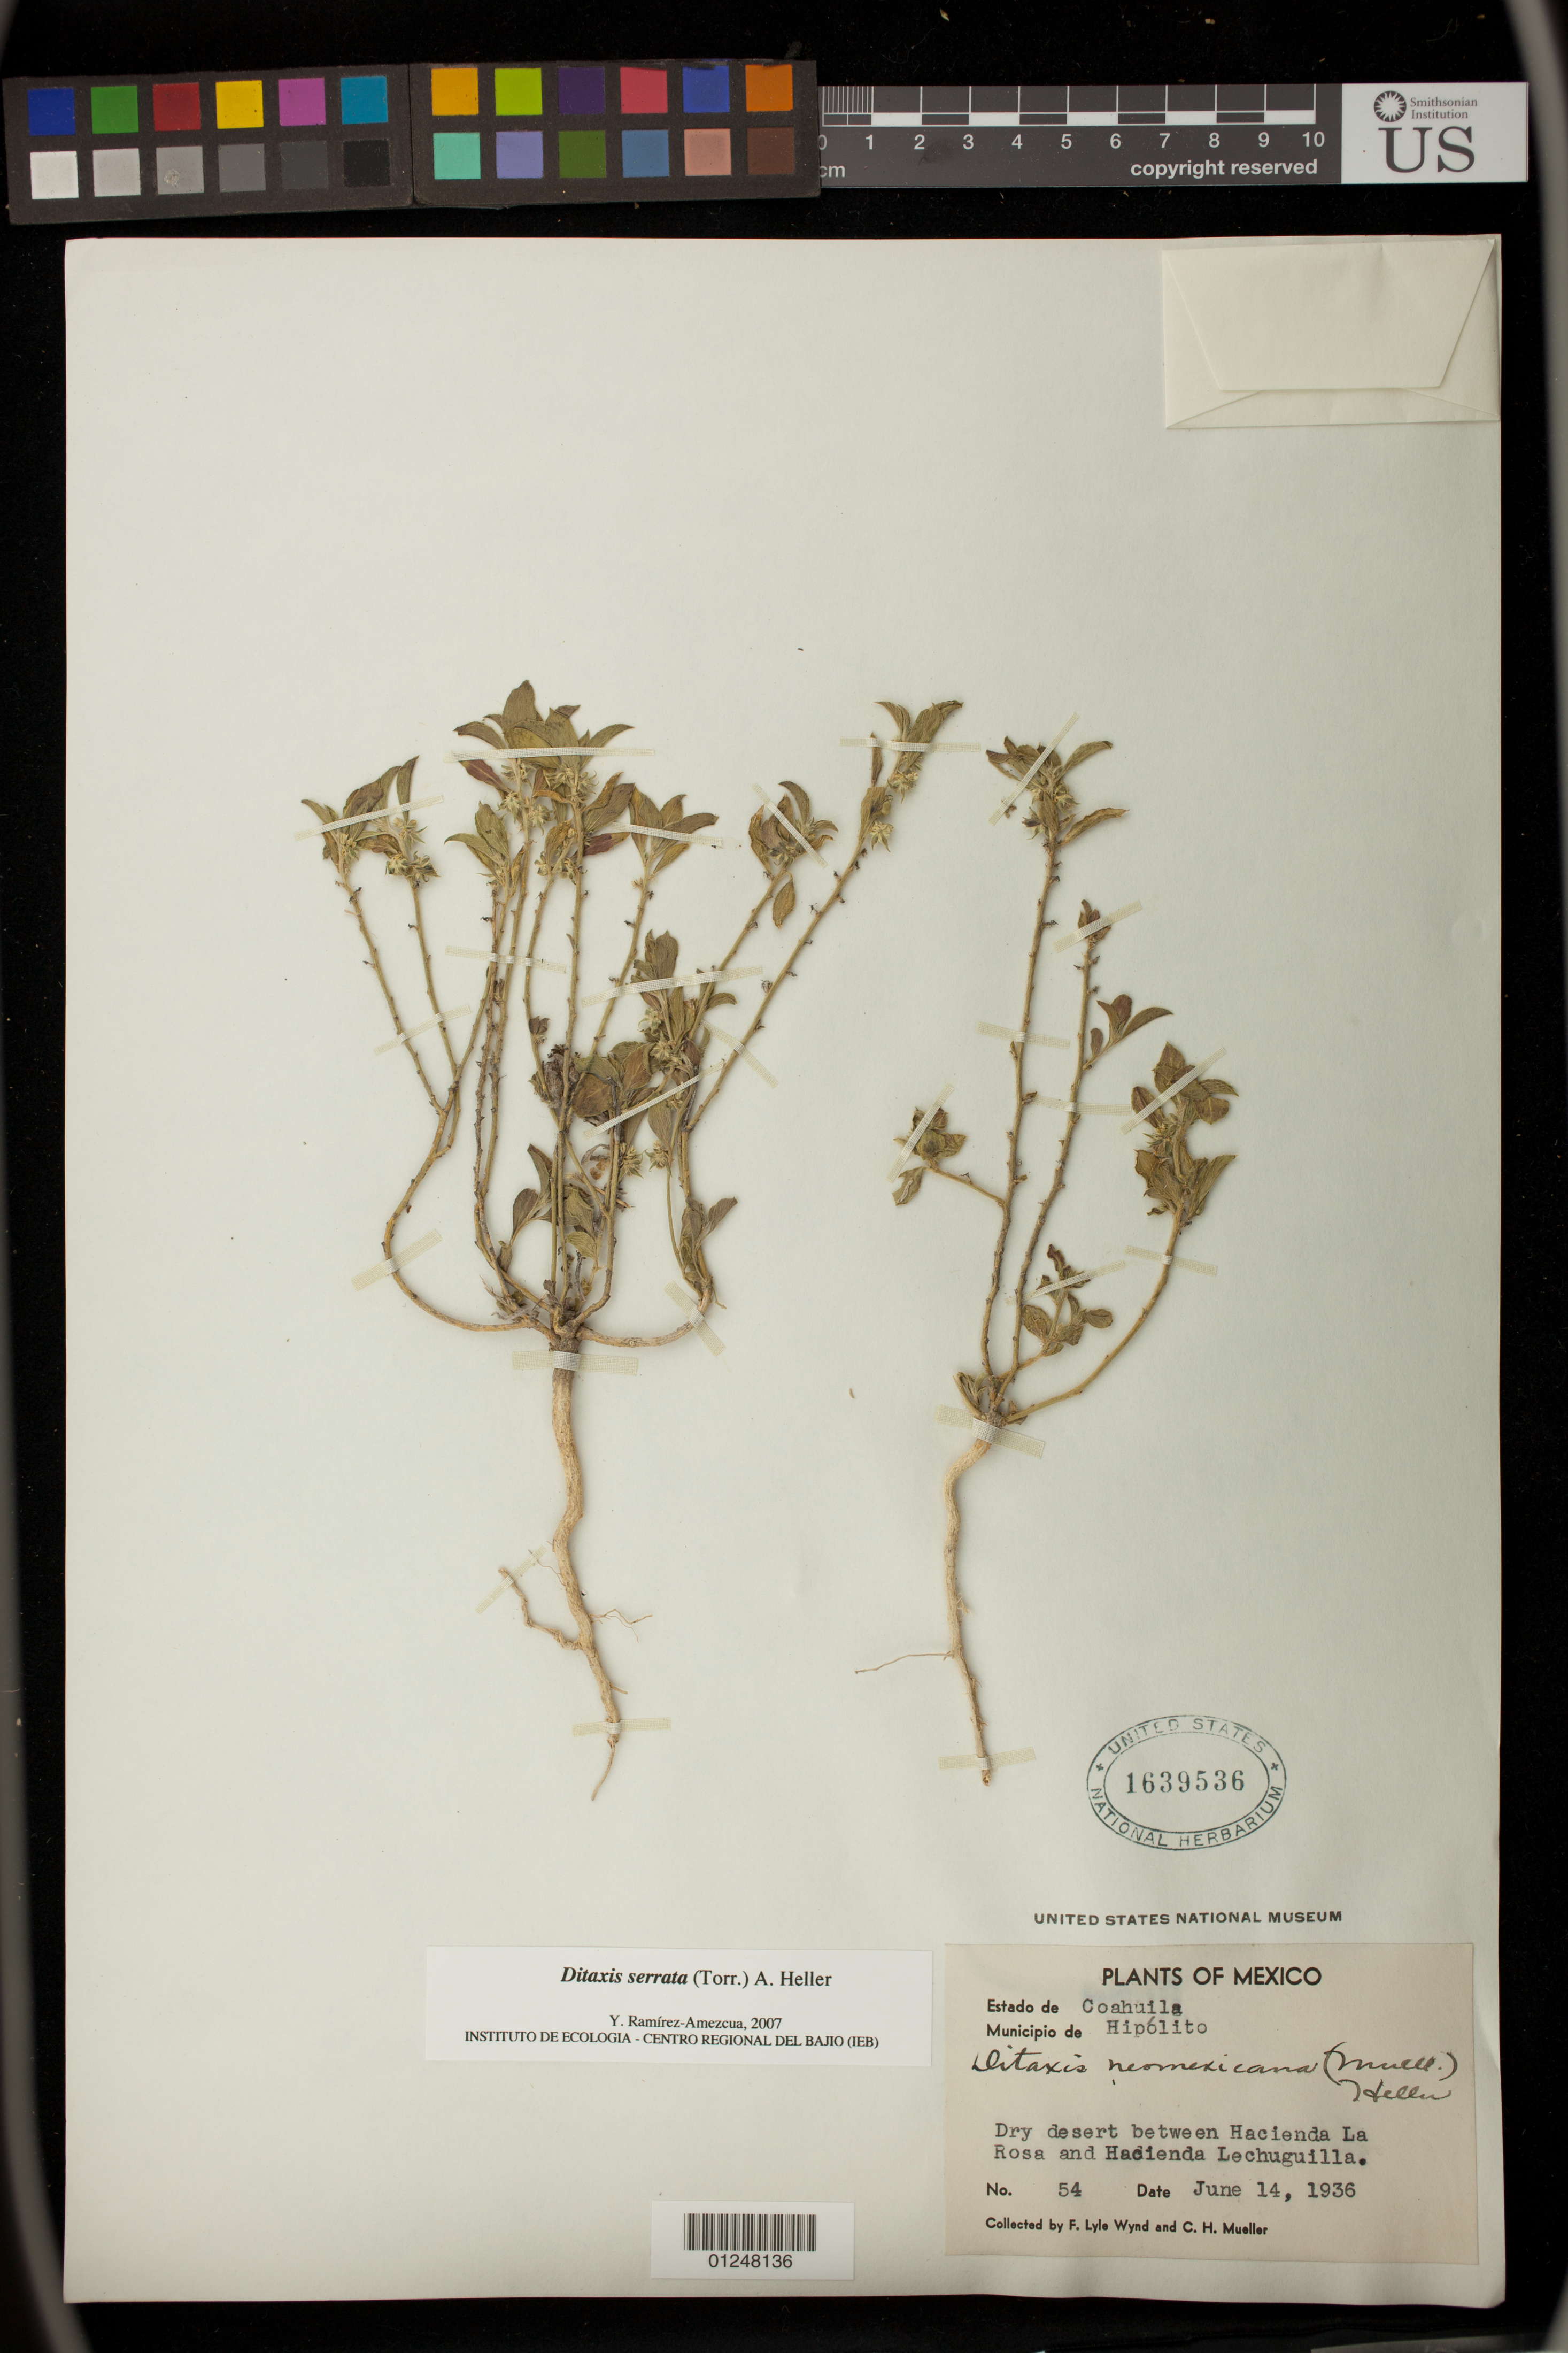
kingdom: Plantae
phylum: Tracheophyta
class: Magnoliopsida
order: Malpighiales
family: Euphorbiaceae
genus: Argythamnia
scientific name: Argythamnia serrata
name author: (Torr.) Müll. Arg.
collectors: F. L. Wynd & C. H. Mueller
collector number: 54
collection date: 1936-06-14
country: Mexico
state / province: Coahuila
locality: Municipio de Hipolito; dry desert between Hacienda La Rosa and Hacienda Lechuguilla.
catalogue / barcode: US 1639536